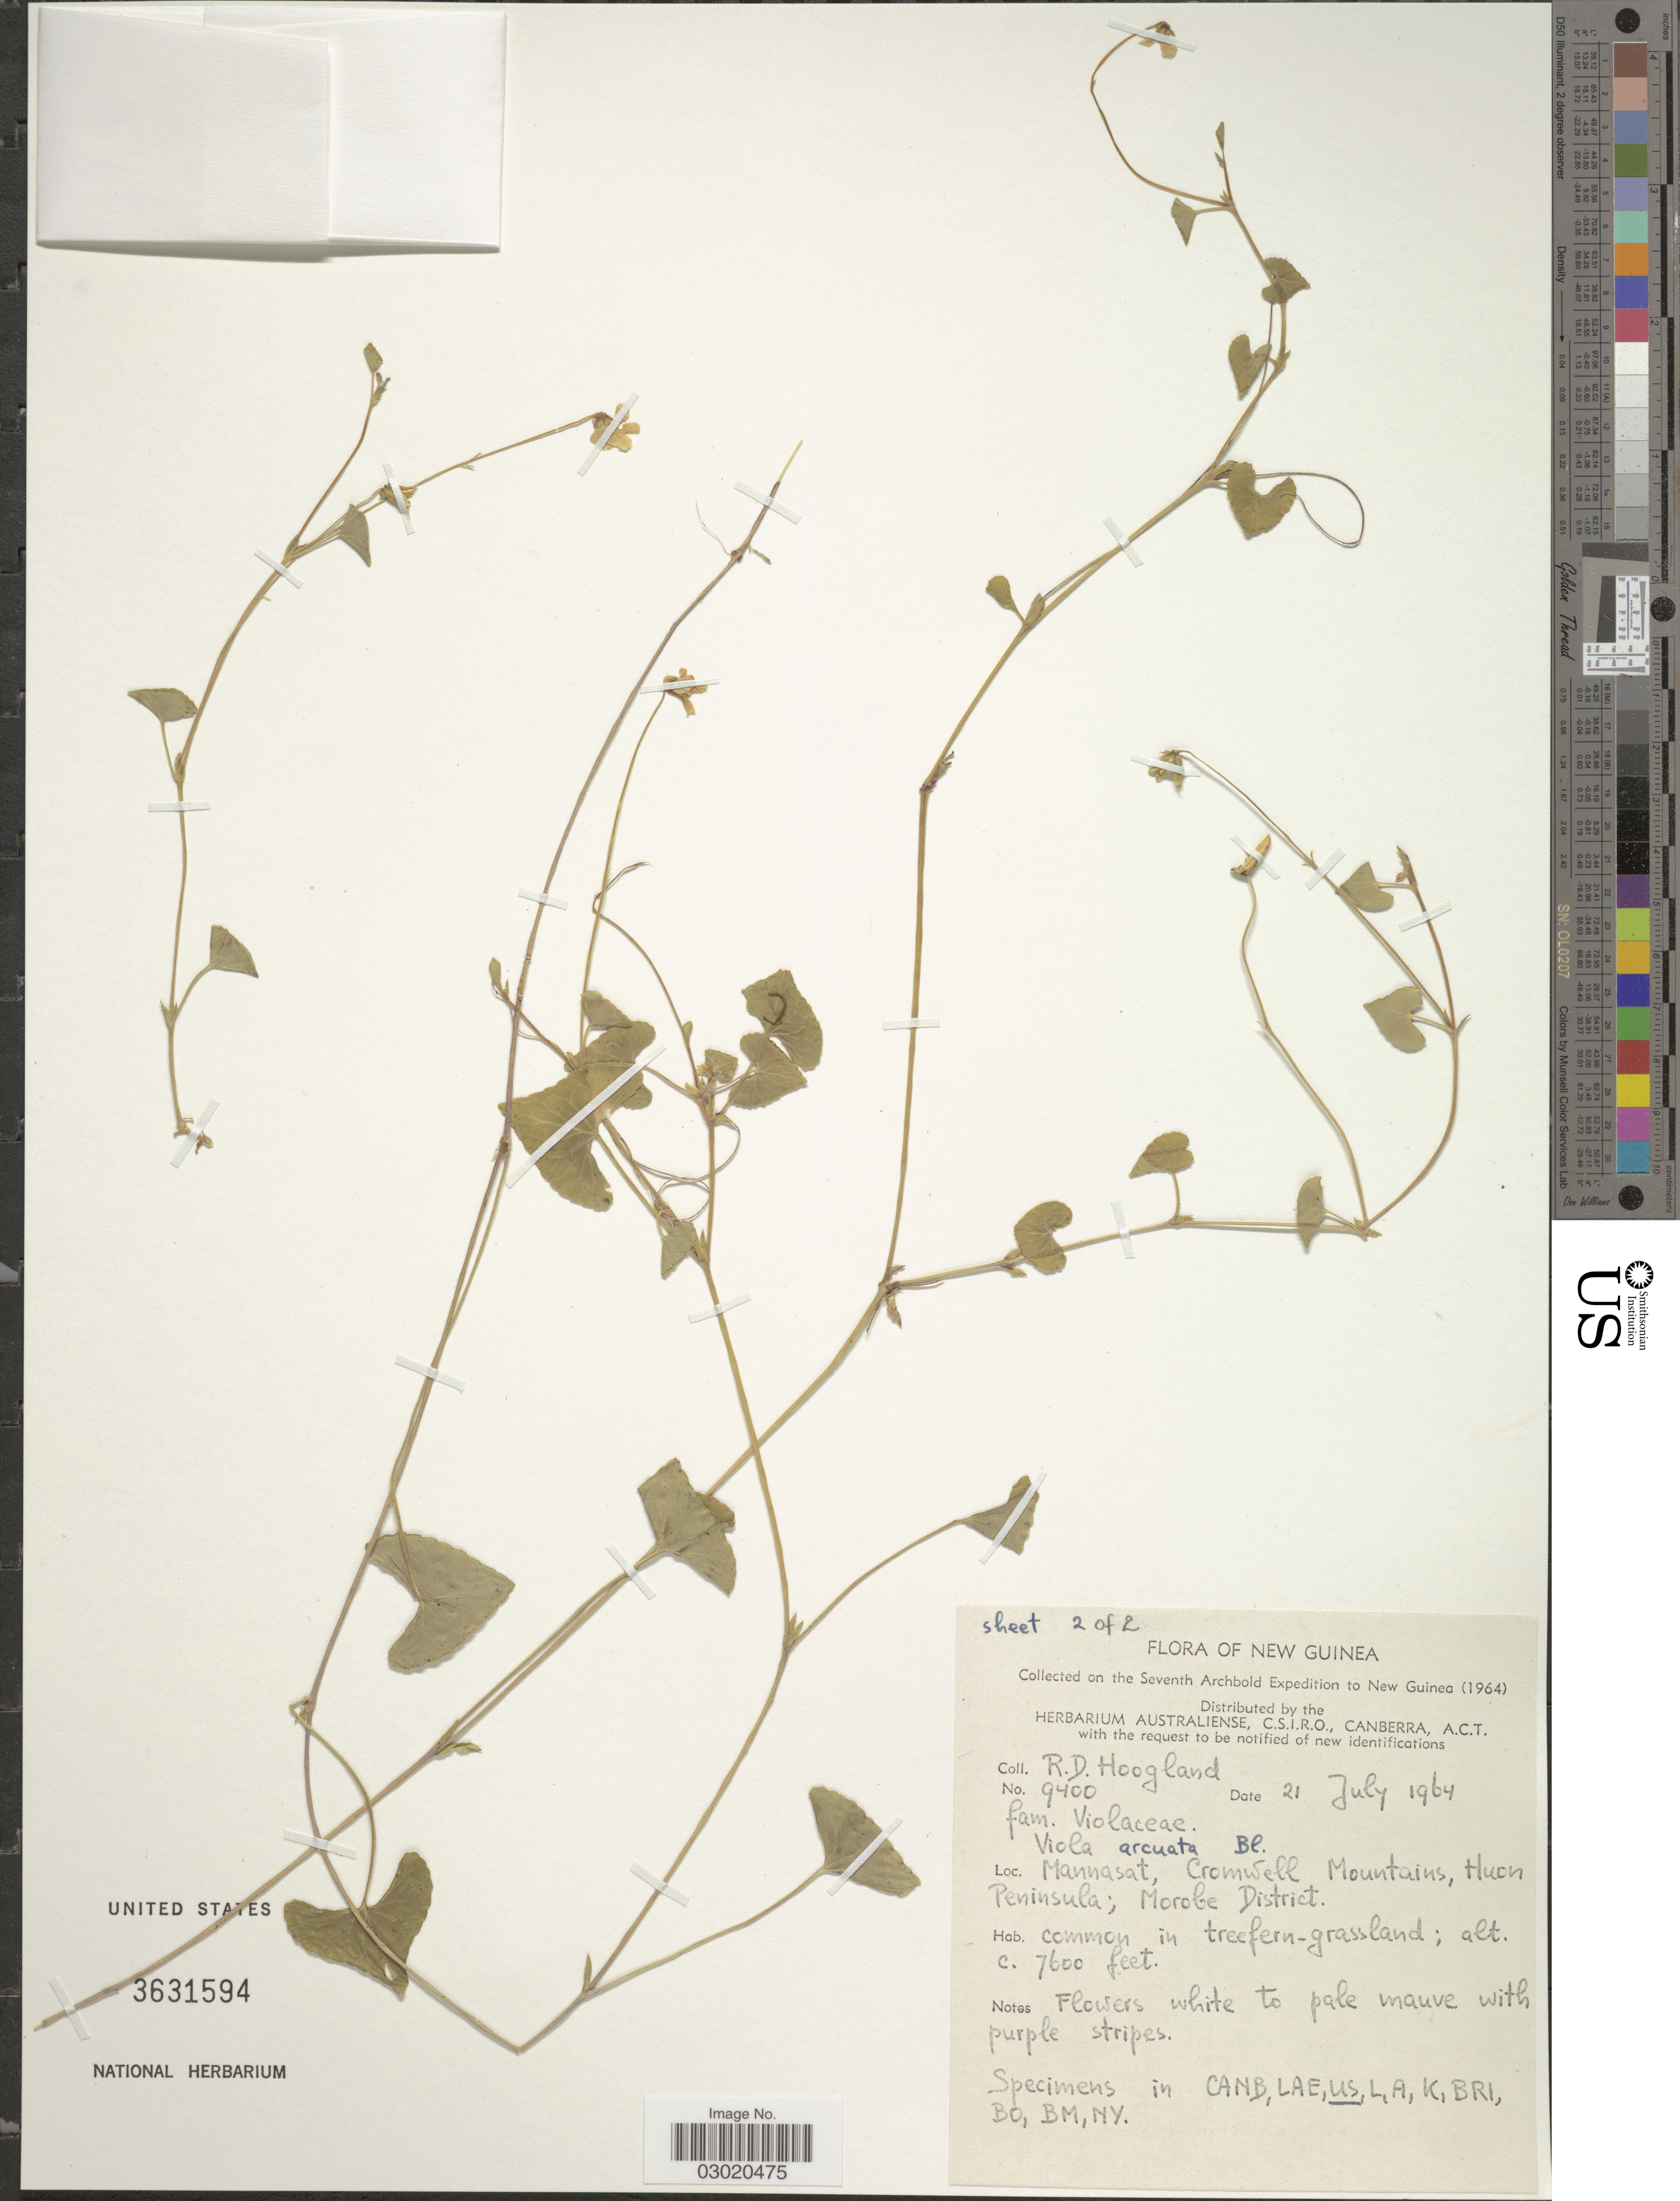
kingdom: Plantae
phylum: Tracheophyta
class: Magnoliopsida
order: Malpighiales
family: Violaceae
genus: Viola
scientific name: Viola arcuata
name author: Blume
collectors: R. D. Hoogland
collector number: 9400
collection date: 1964-07-21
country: Papua New Guinea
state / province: Morobe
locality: New Guinea. Mannasat, Cromwell Mountains, Huon Peninsula; Morobe District.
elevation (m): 2316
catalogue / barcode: US 3631594